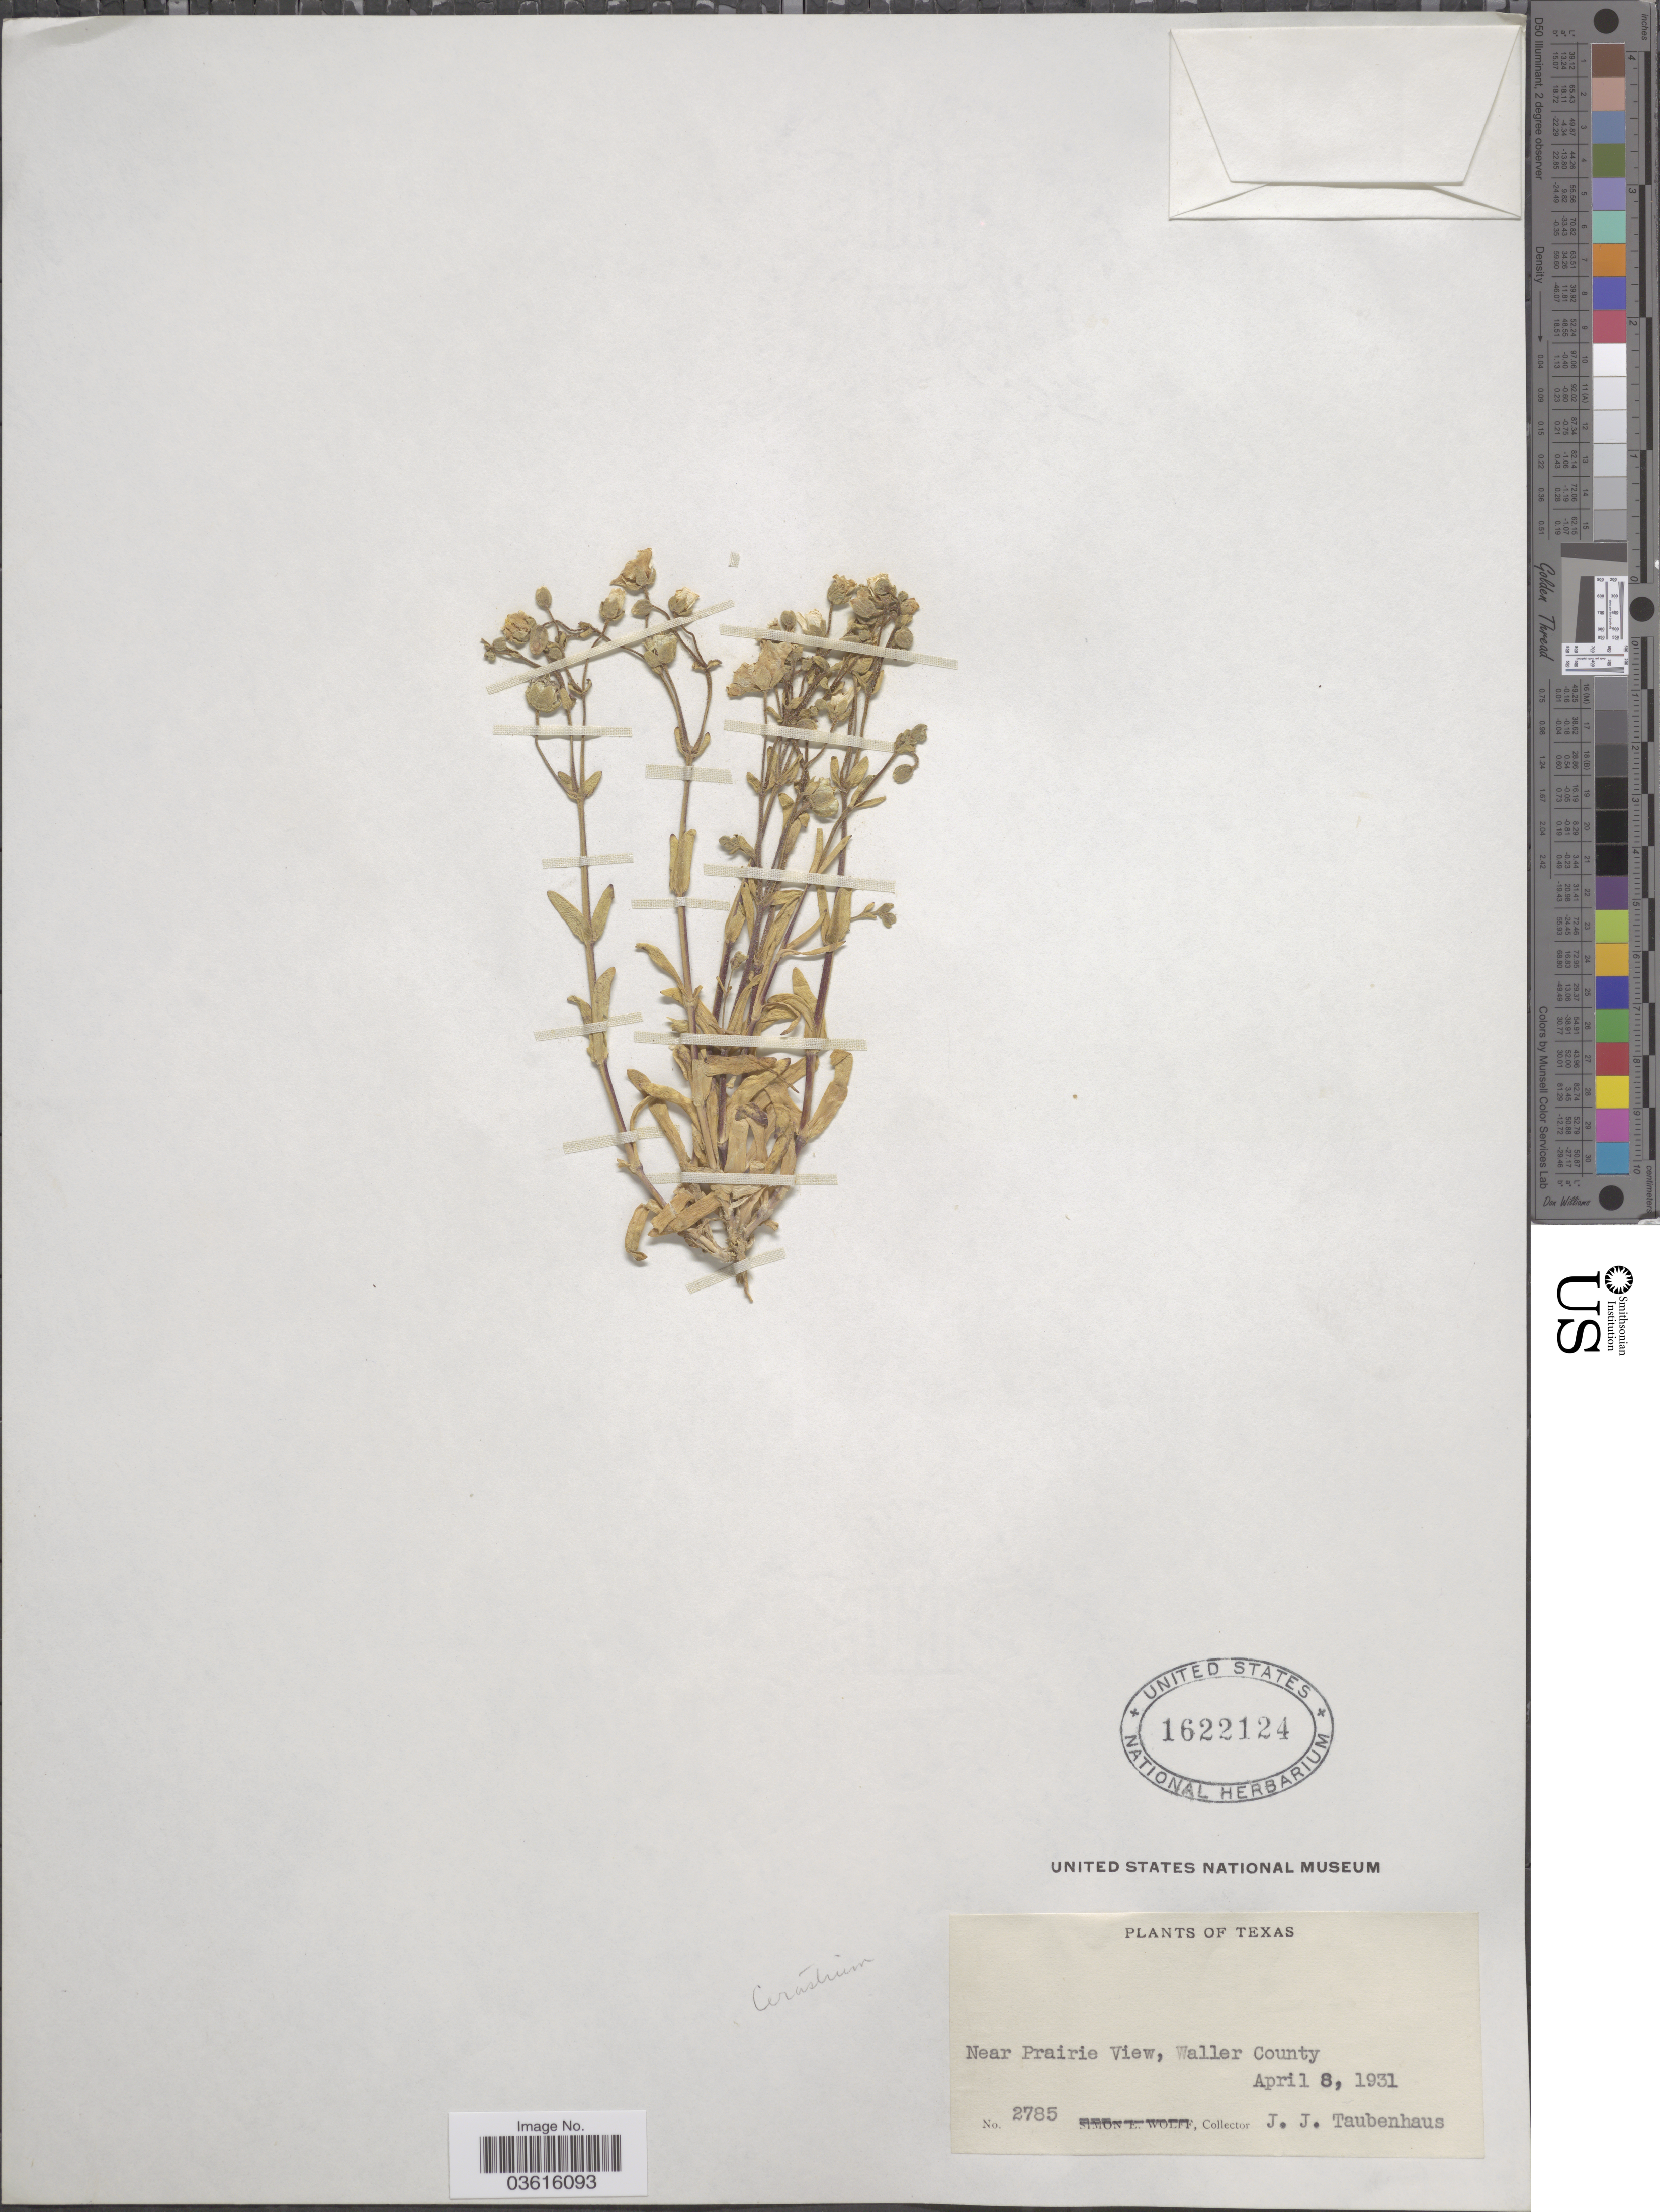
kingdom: Plantae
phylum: Tracheophyta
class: Magnoliopsida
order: Caryophyllales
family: Caryophyllaceae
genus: Minuartia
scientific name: Minuartia drummondii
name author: (Shinners) McNeill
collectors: J. Taubenhaus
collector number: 2785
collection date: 1931-04-08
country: United States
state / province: Texas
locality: Near Prairie View, Waller County.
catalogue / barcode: US 1622124